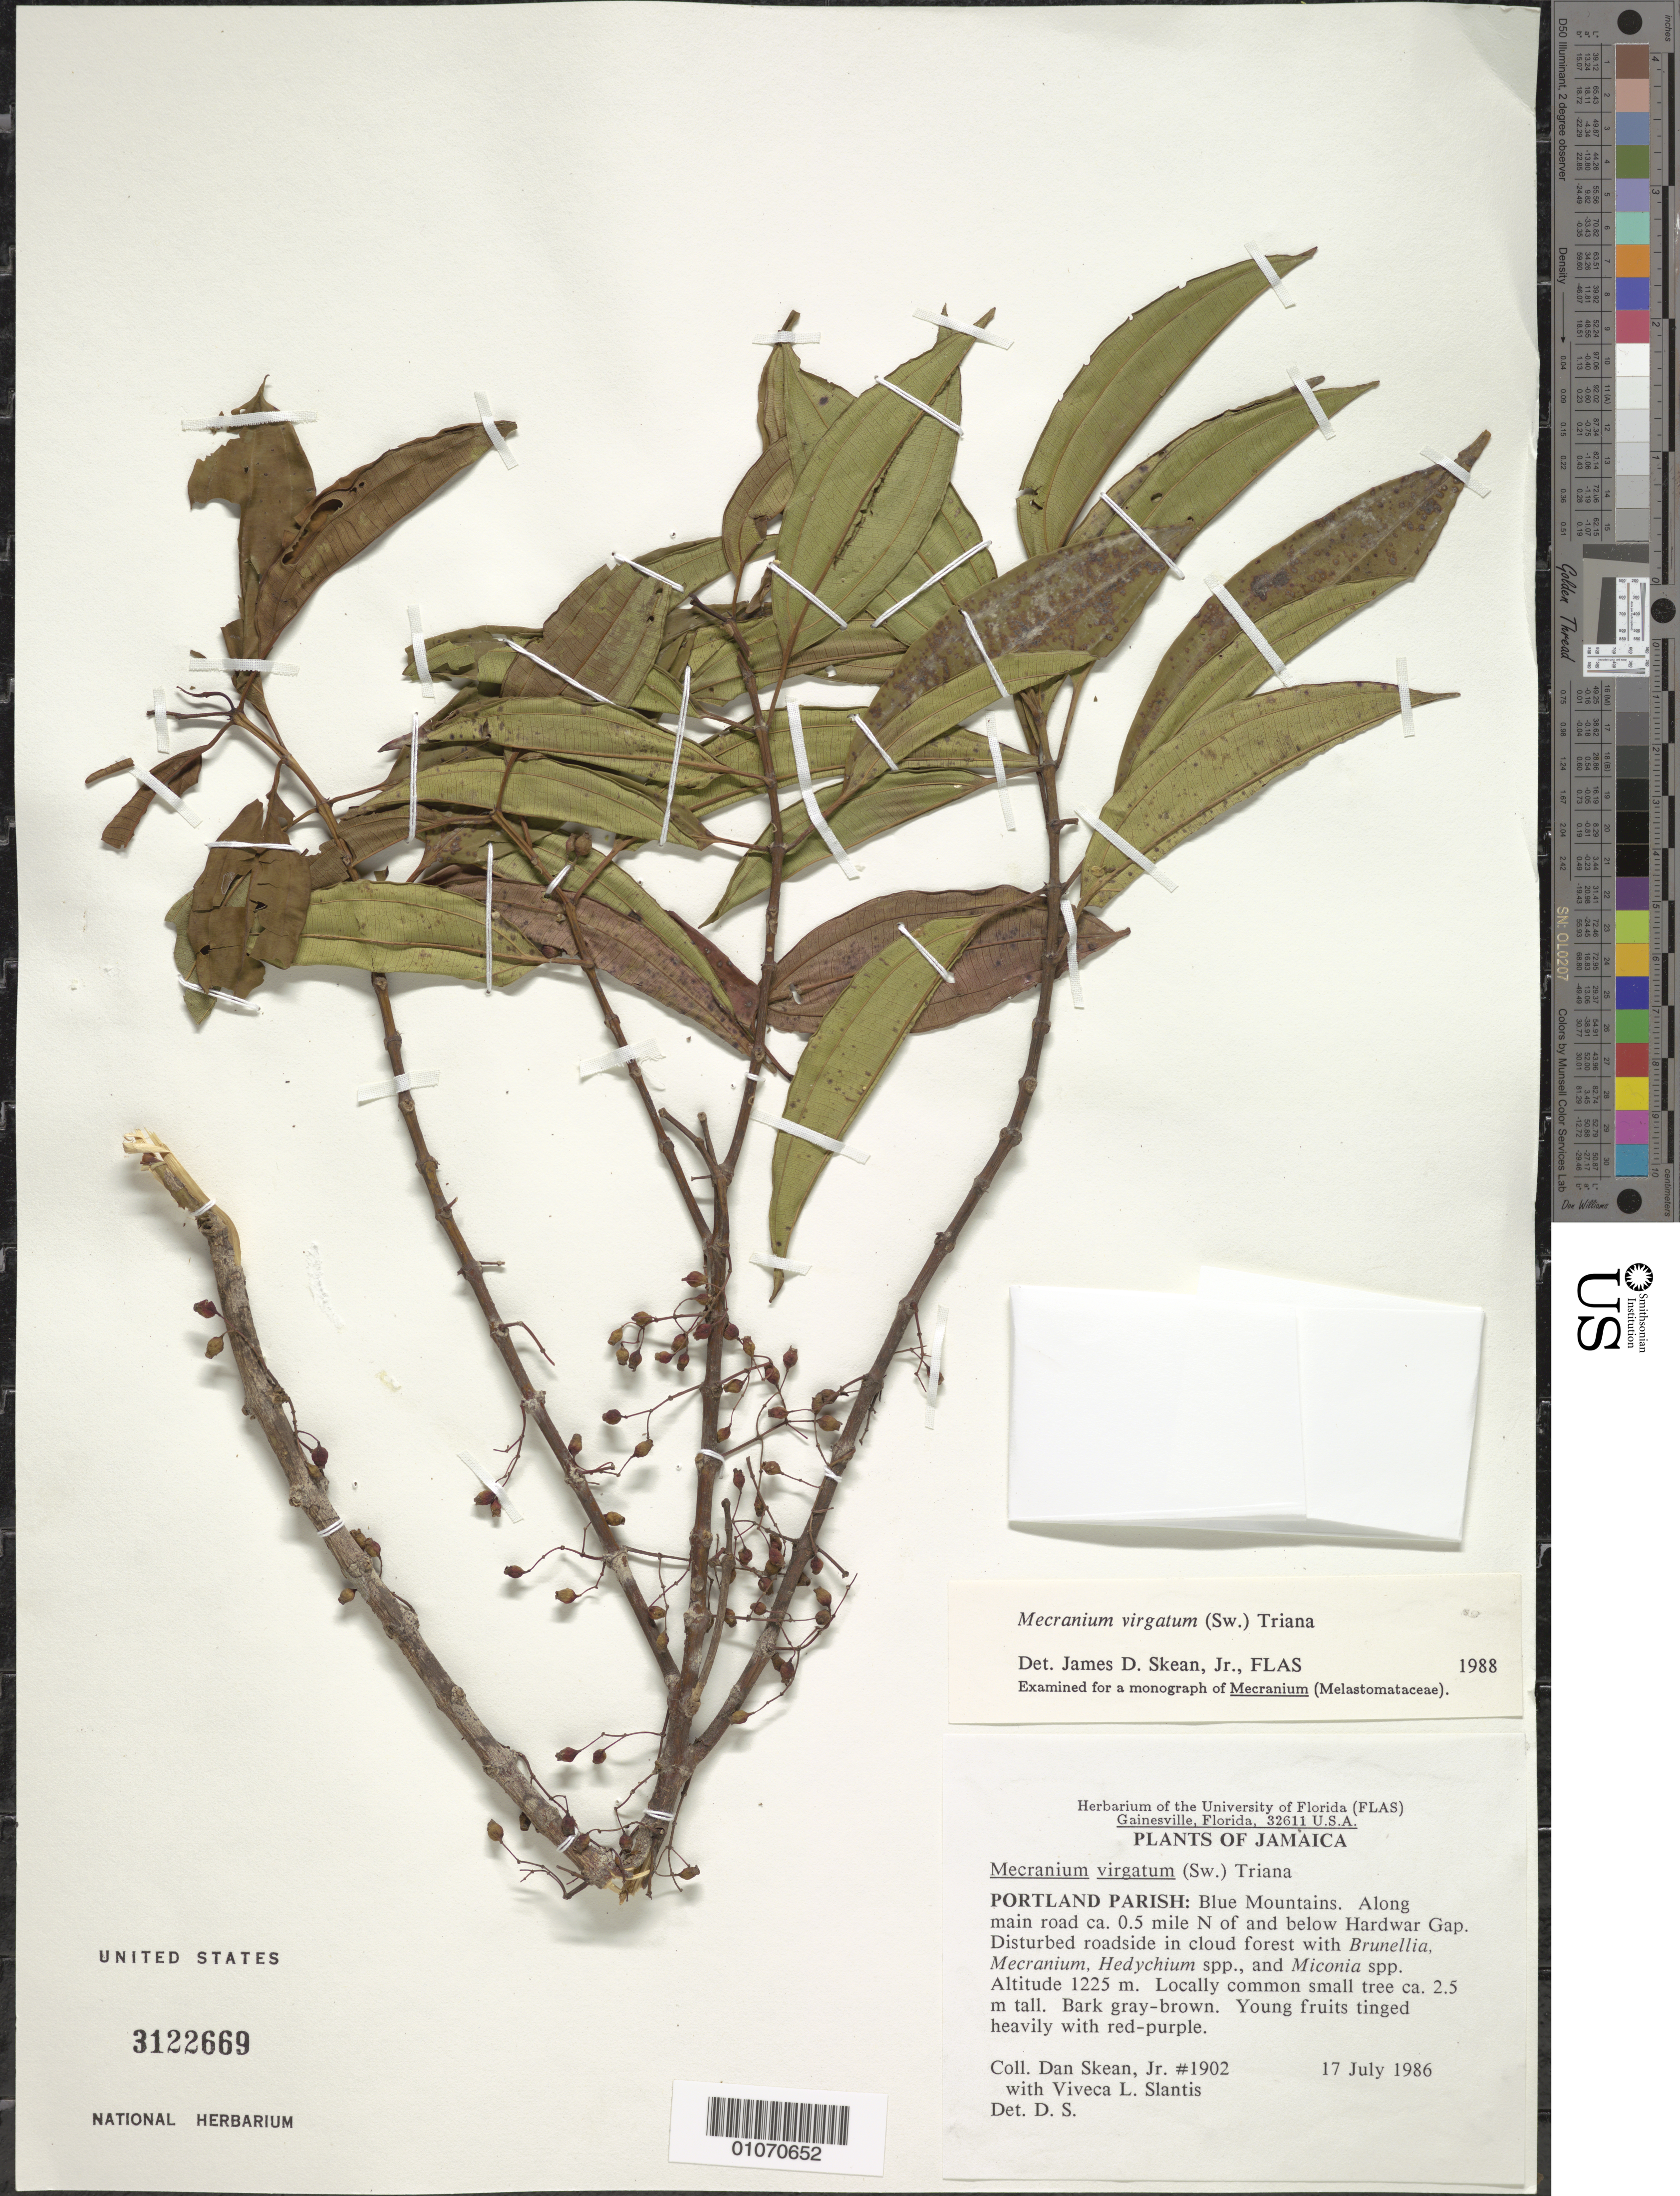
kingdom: Plantae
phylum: Tracheophyta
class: Magnoliopsida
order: Myrtales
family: Melastomataceae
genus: Mecranium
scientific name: Mecranium virgatum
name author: (Sw.) Triana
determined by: Skean, J. D., Jr.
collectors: J. D. Skean & V. Slantis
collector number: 1902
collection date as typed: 17 Jul 1986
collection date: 1986-07-17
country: Jamaica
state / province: Portland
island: Jamaica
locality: Blue Mountains, main road about 0.5 mile N of and below Hardwar Gap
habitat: Disturbed roadside in cloud forest with Brunellia, Mecranium, Hedychium spp., Miconia spp.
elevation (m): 1225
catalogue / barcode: US 3122669